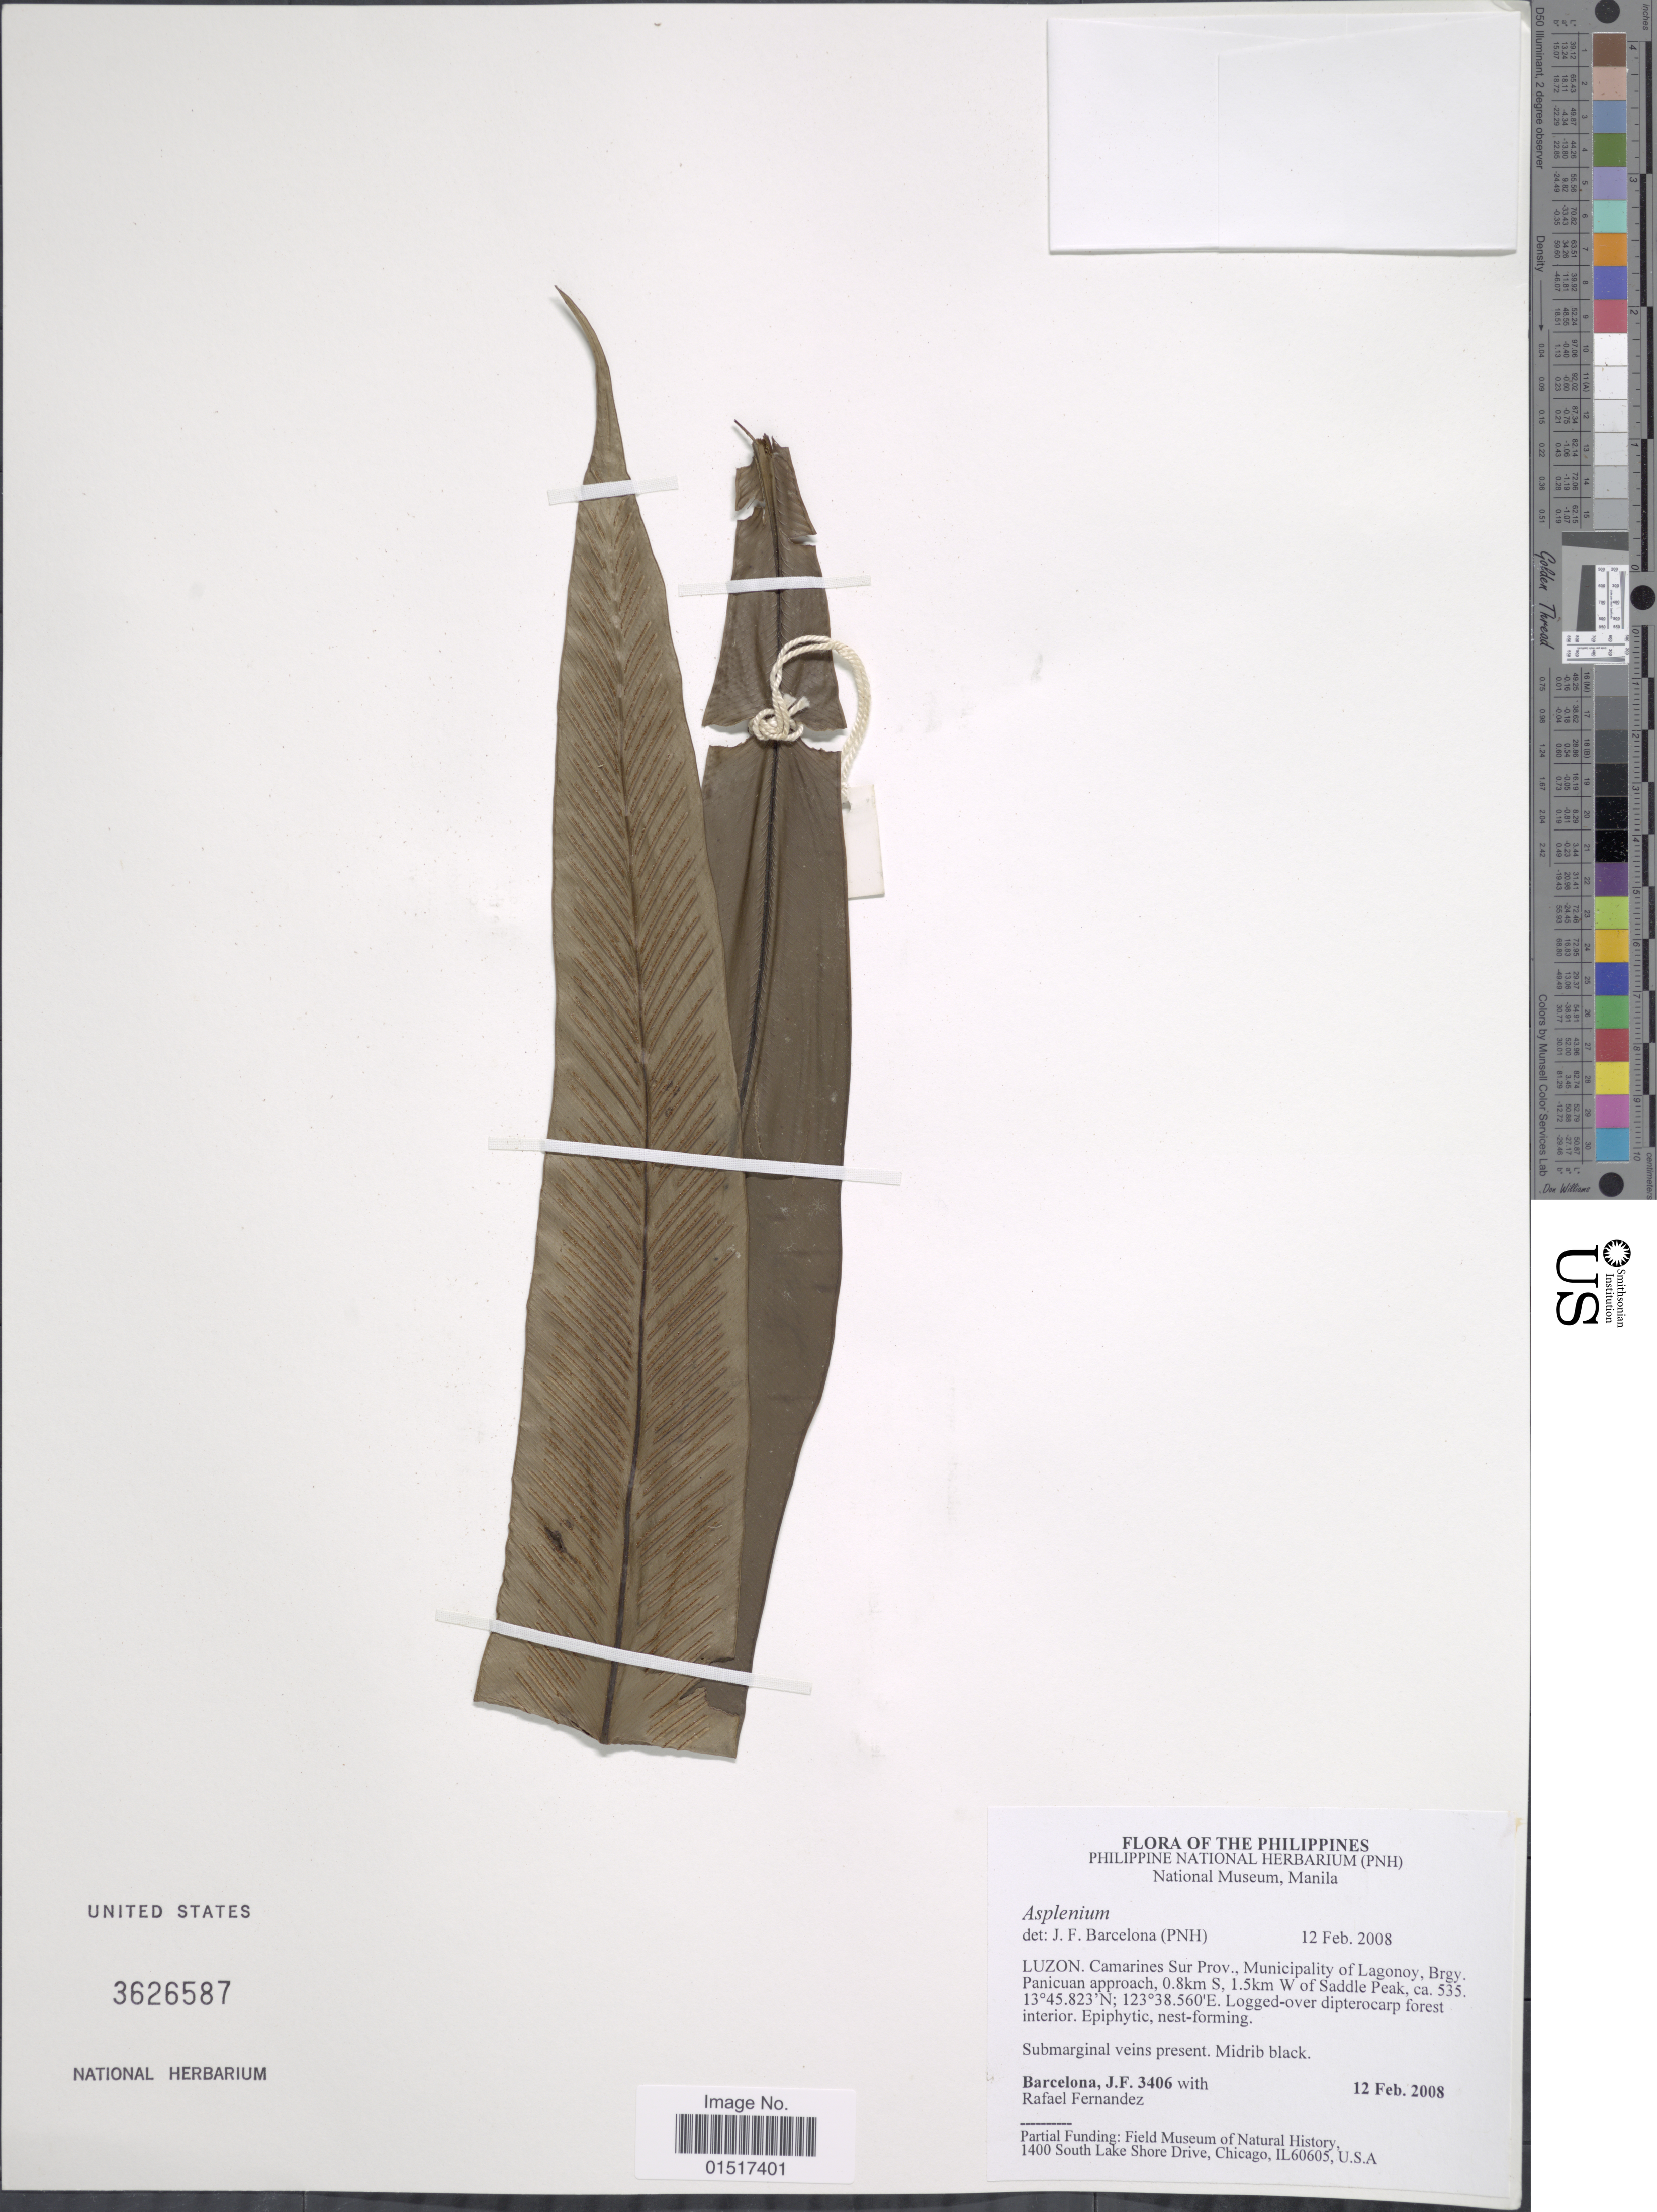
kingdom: Plantae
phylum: Tracheophyta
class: Polypodiopsida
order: Polypodiales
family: Aspleniaceae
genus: Asplenium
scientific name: Asplenium sp.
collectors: J. F. Barcelona & R. Fernandez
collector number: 3406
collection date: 2008-02-12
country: Philippines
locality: Luzon. Camarines Sur Prov., Municipality of Lagonoy, Brgy. Panicuan approach, 0.8km S, 1.5km W of Saddle Peak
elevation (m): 535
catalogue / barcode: US 3626587